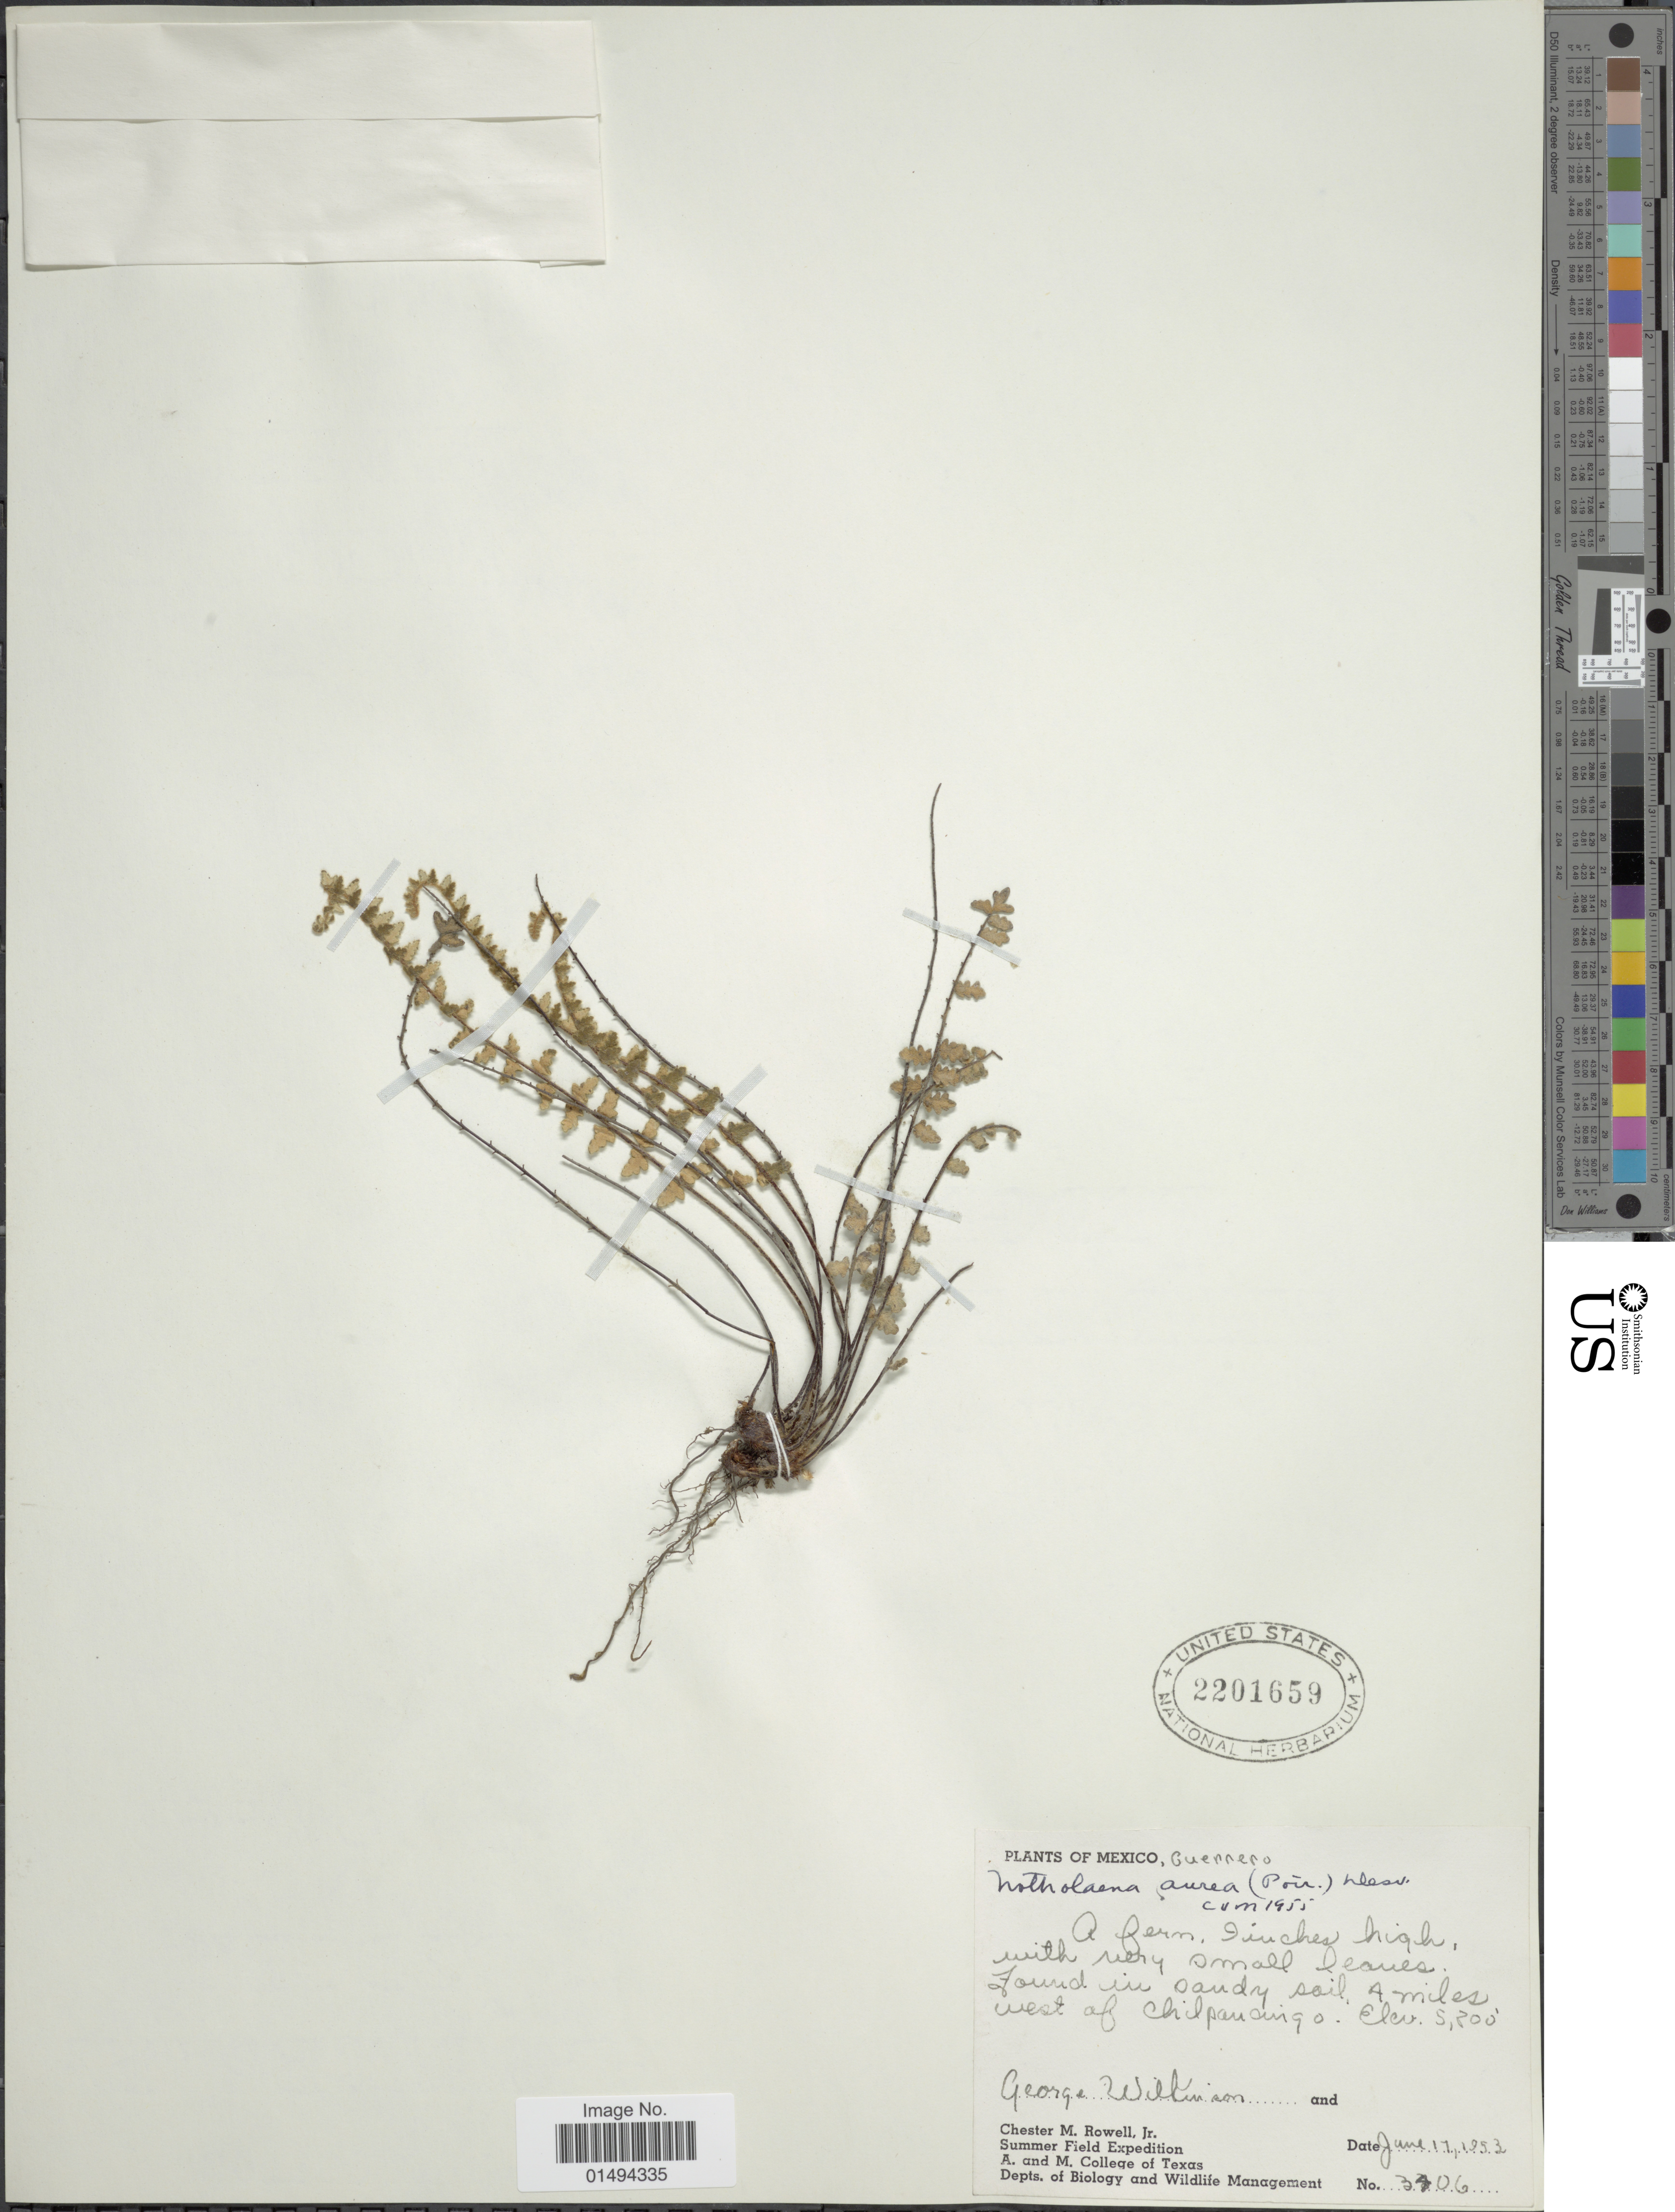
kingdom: Plantae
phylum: Tracheophyta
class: Polypodiopsida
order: Polypodiales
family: Pteridaceae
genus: Myriopteris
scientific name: Myriopteris aurea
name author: (Poir.) Grusz & Windham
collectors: C. M. Rowell & G. Wilkinson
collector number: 3306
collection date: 1953-06-17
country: Mexico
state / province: Guerrero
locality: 4 miles west of Chilpancingo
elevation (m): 1615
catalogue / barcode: US 2201659